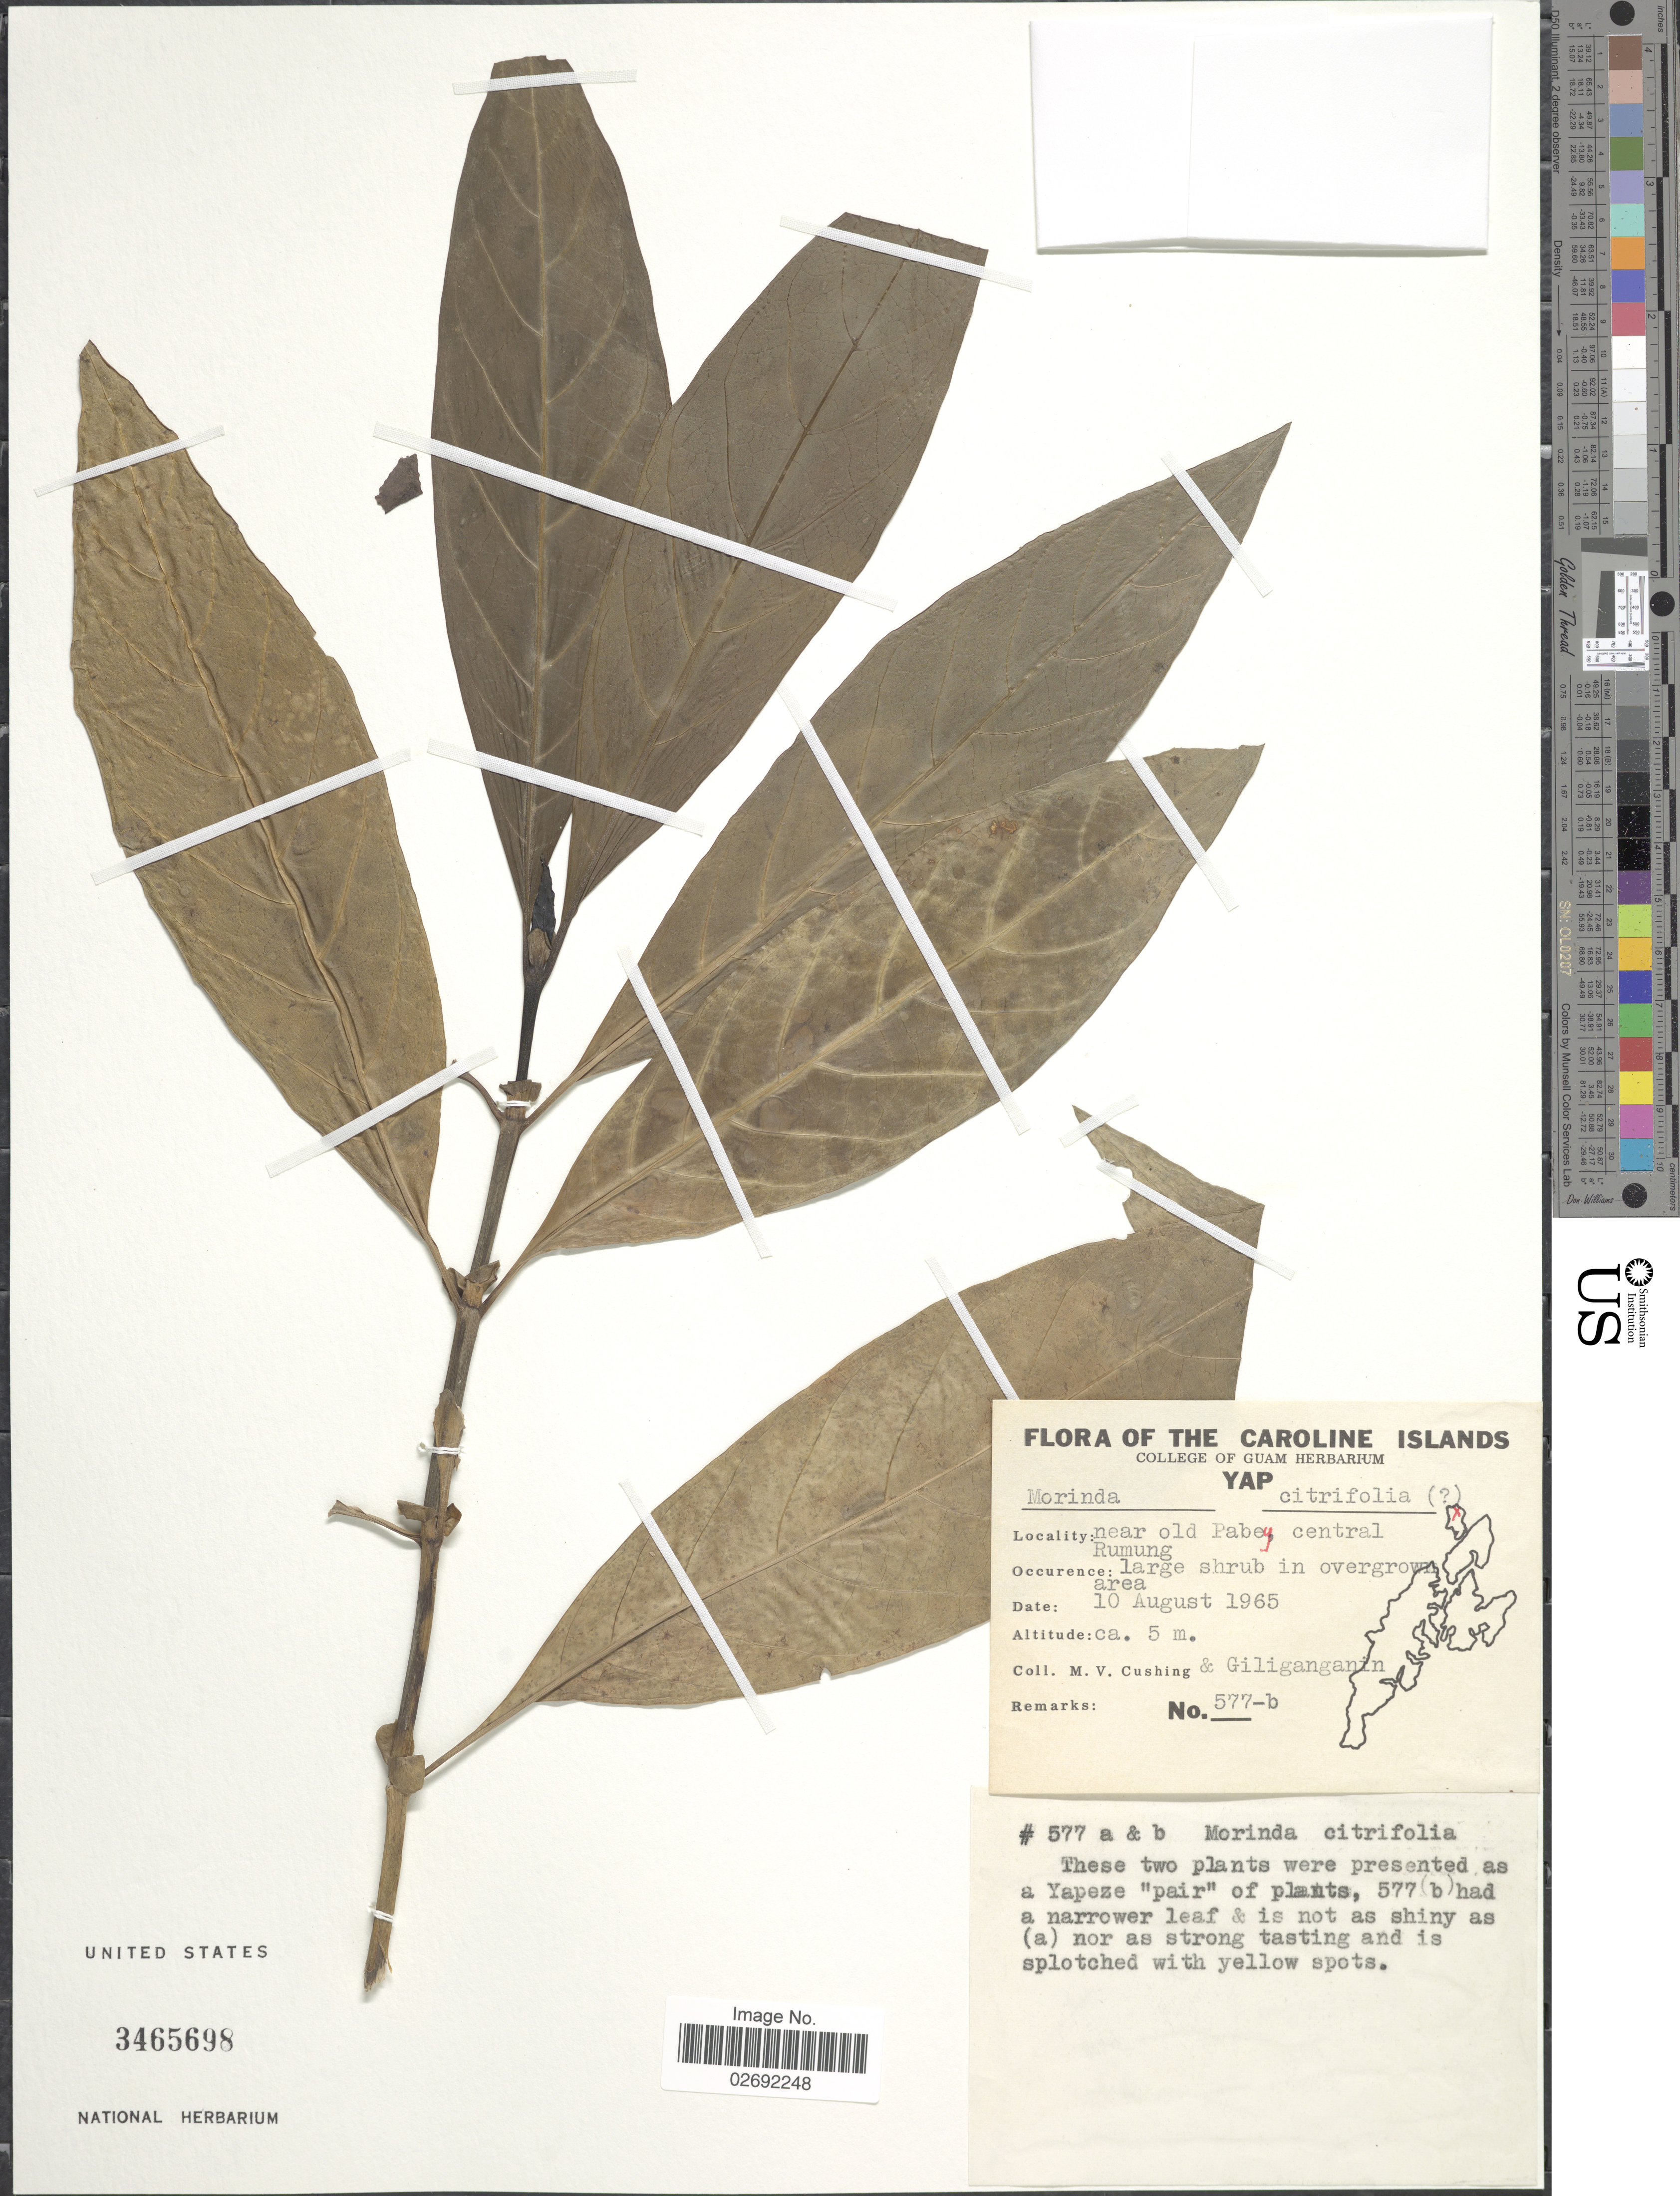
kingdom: Plantae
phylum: Tracheophyta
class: Magnoliopsida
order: Gentianales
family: Rubiaceae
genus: Morinda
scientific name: Morinda citrifolia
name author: L.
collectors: M. V. Cushing & -. Giliganganin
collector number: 577-b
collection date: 1965-08-10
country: Micronesia, Federated States of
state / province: Yap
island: Rumung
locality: Carlone Islands. near old Pabey, central Rumung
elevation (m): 5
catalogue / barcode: US 3465698